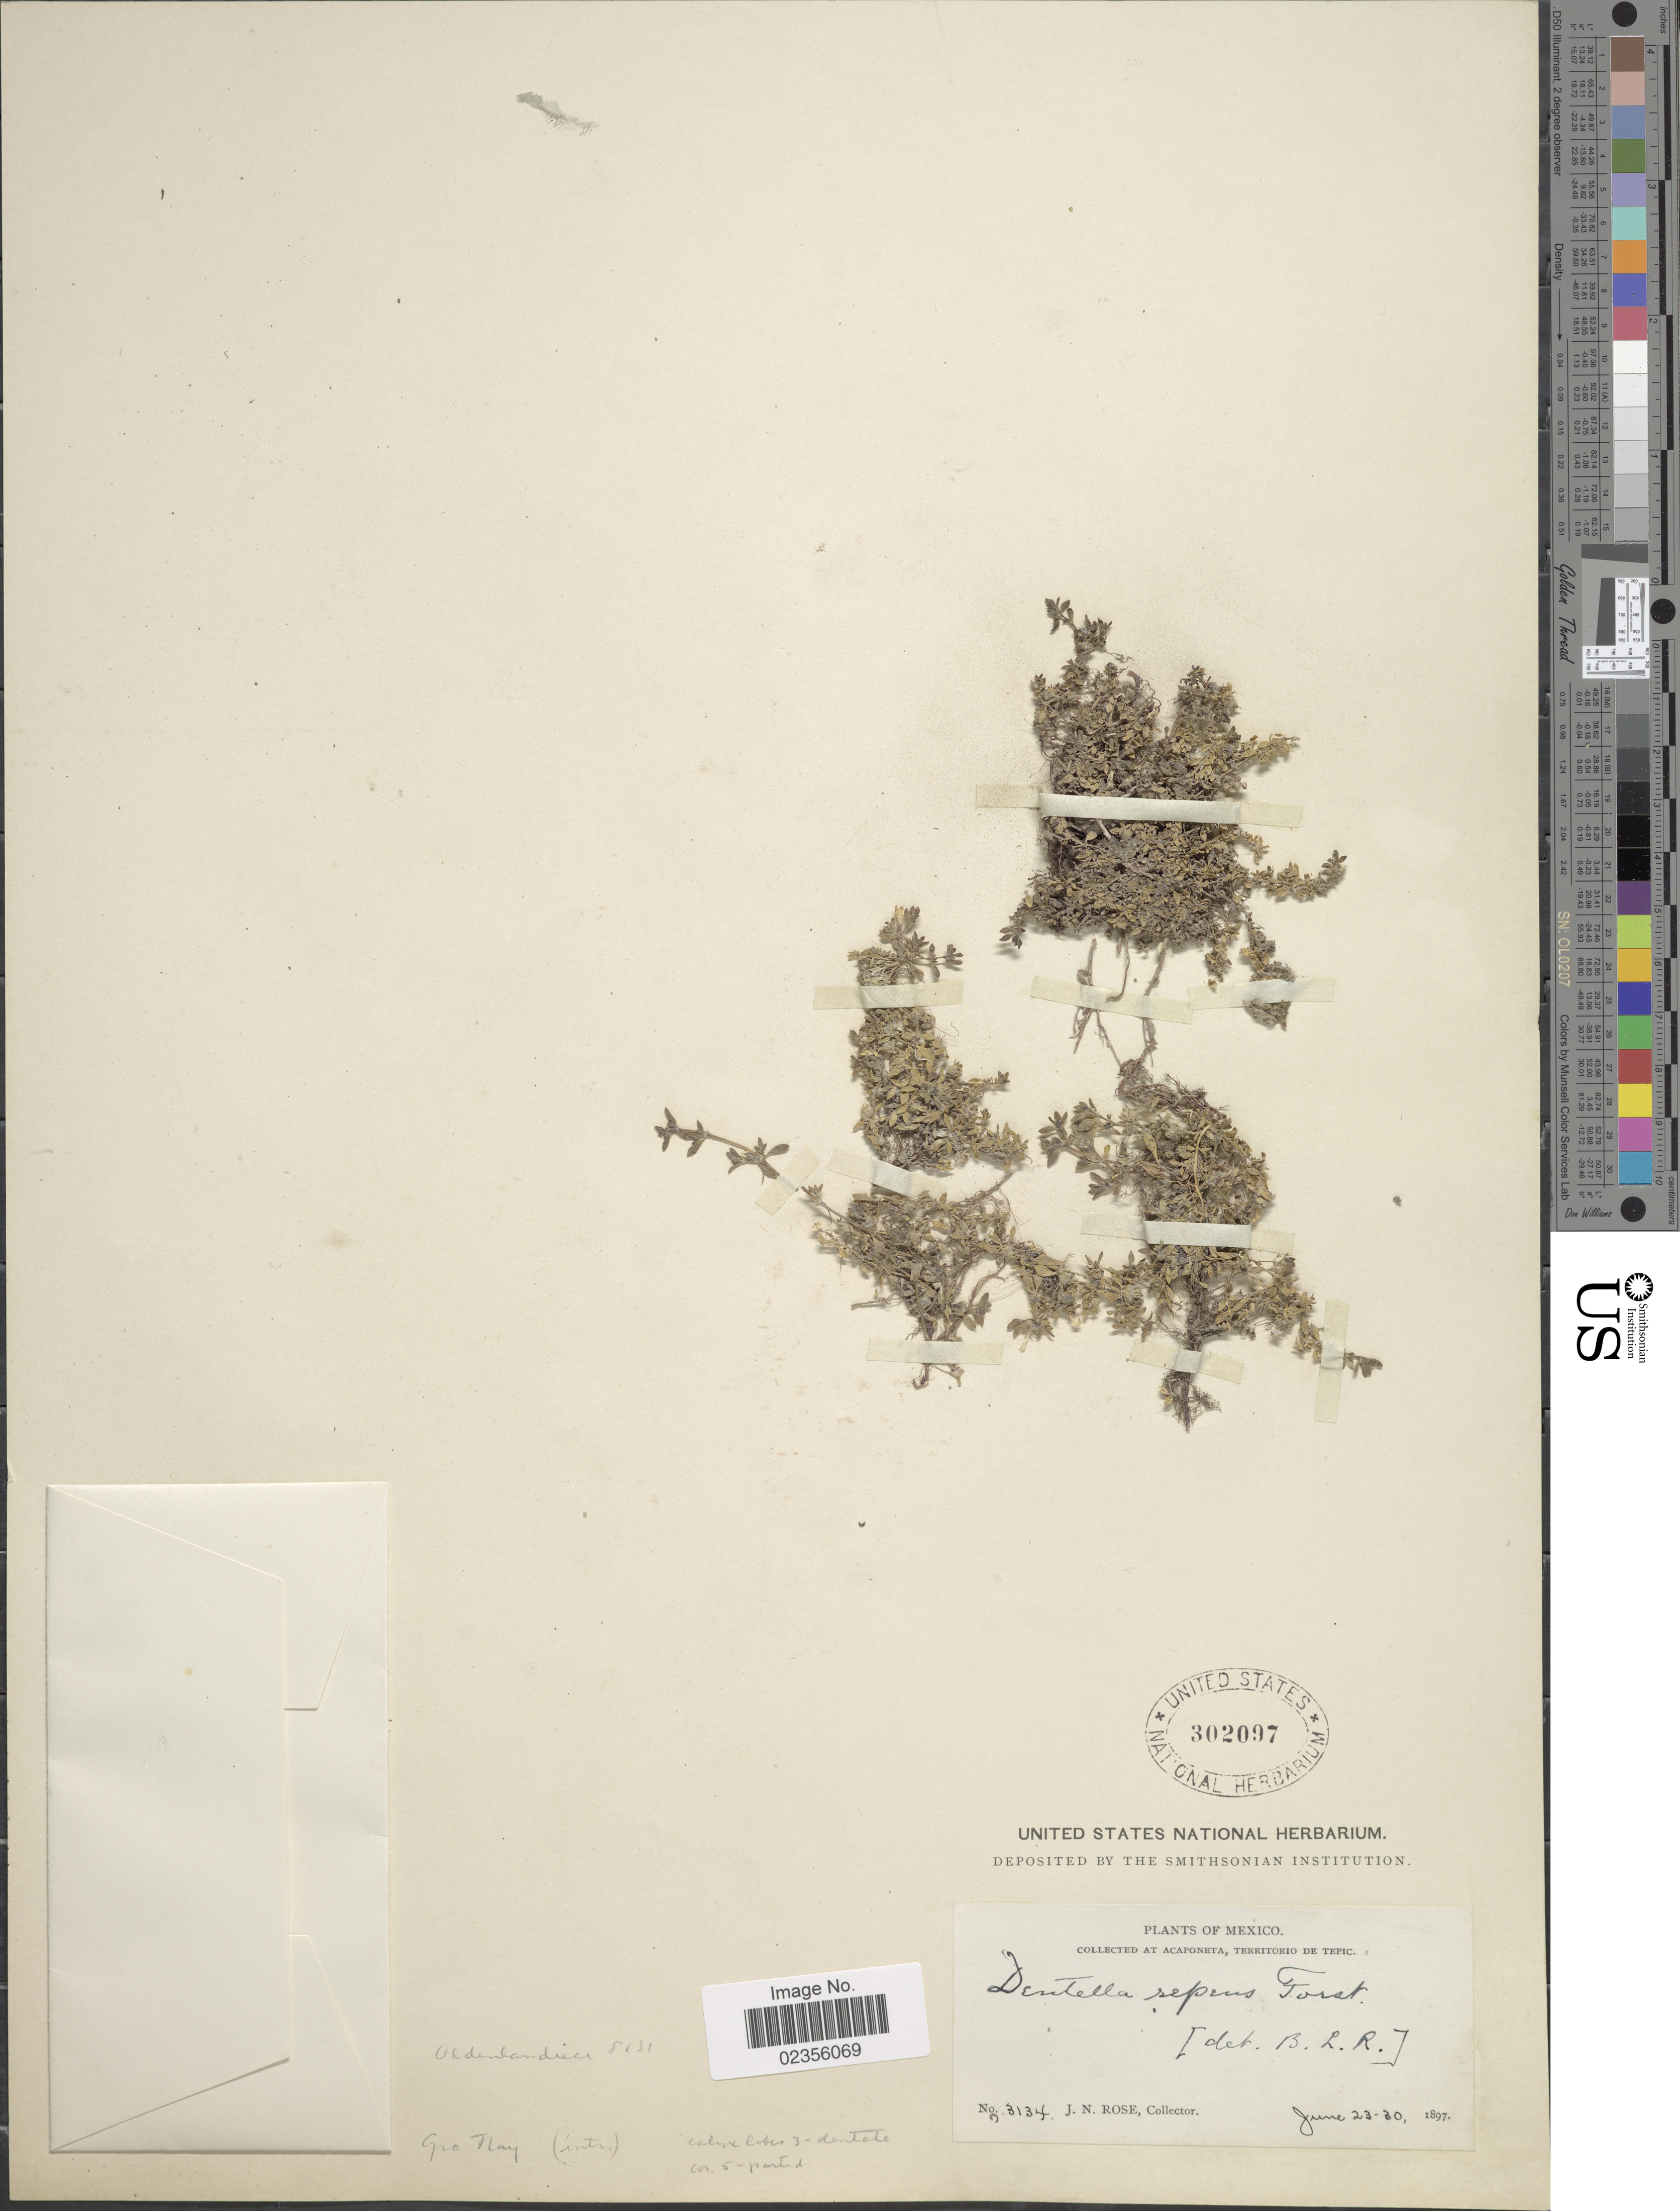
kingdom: Plantae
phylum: Tracheophyta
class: Magnoliopsida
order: Gentianales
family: Rubiaceae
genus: Dentella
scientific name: Dentella repens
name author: J.R. Forst. & G. Forst.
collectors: J. N. Rose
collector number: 3134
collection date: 1897-06-23/1897-06-30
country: Mexico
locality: Acaponeta, Territorio de Tepic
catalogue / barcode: US 302097